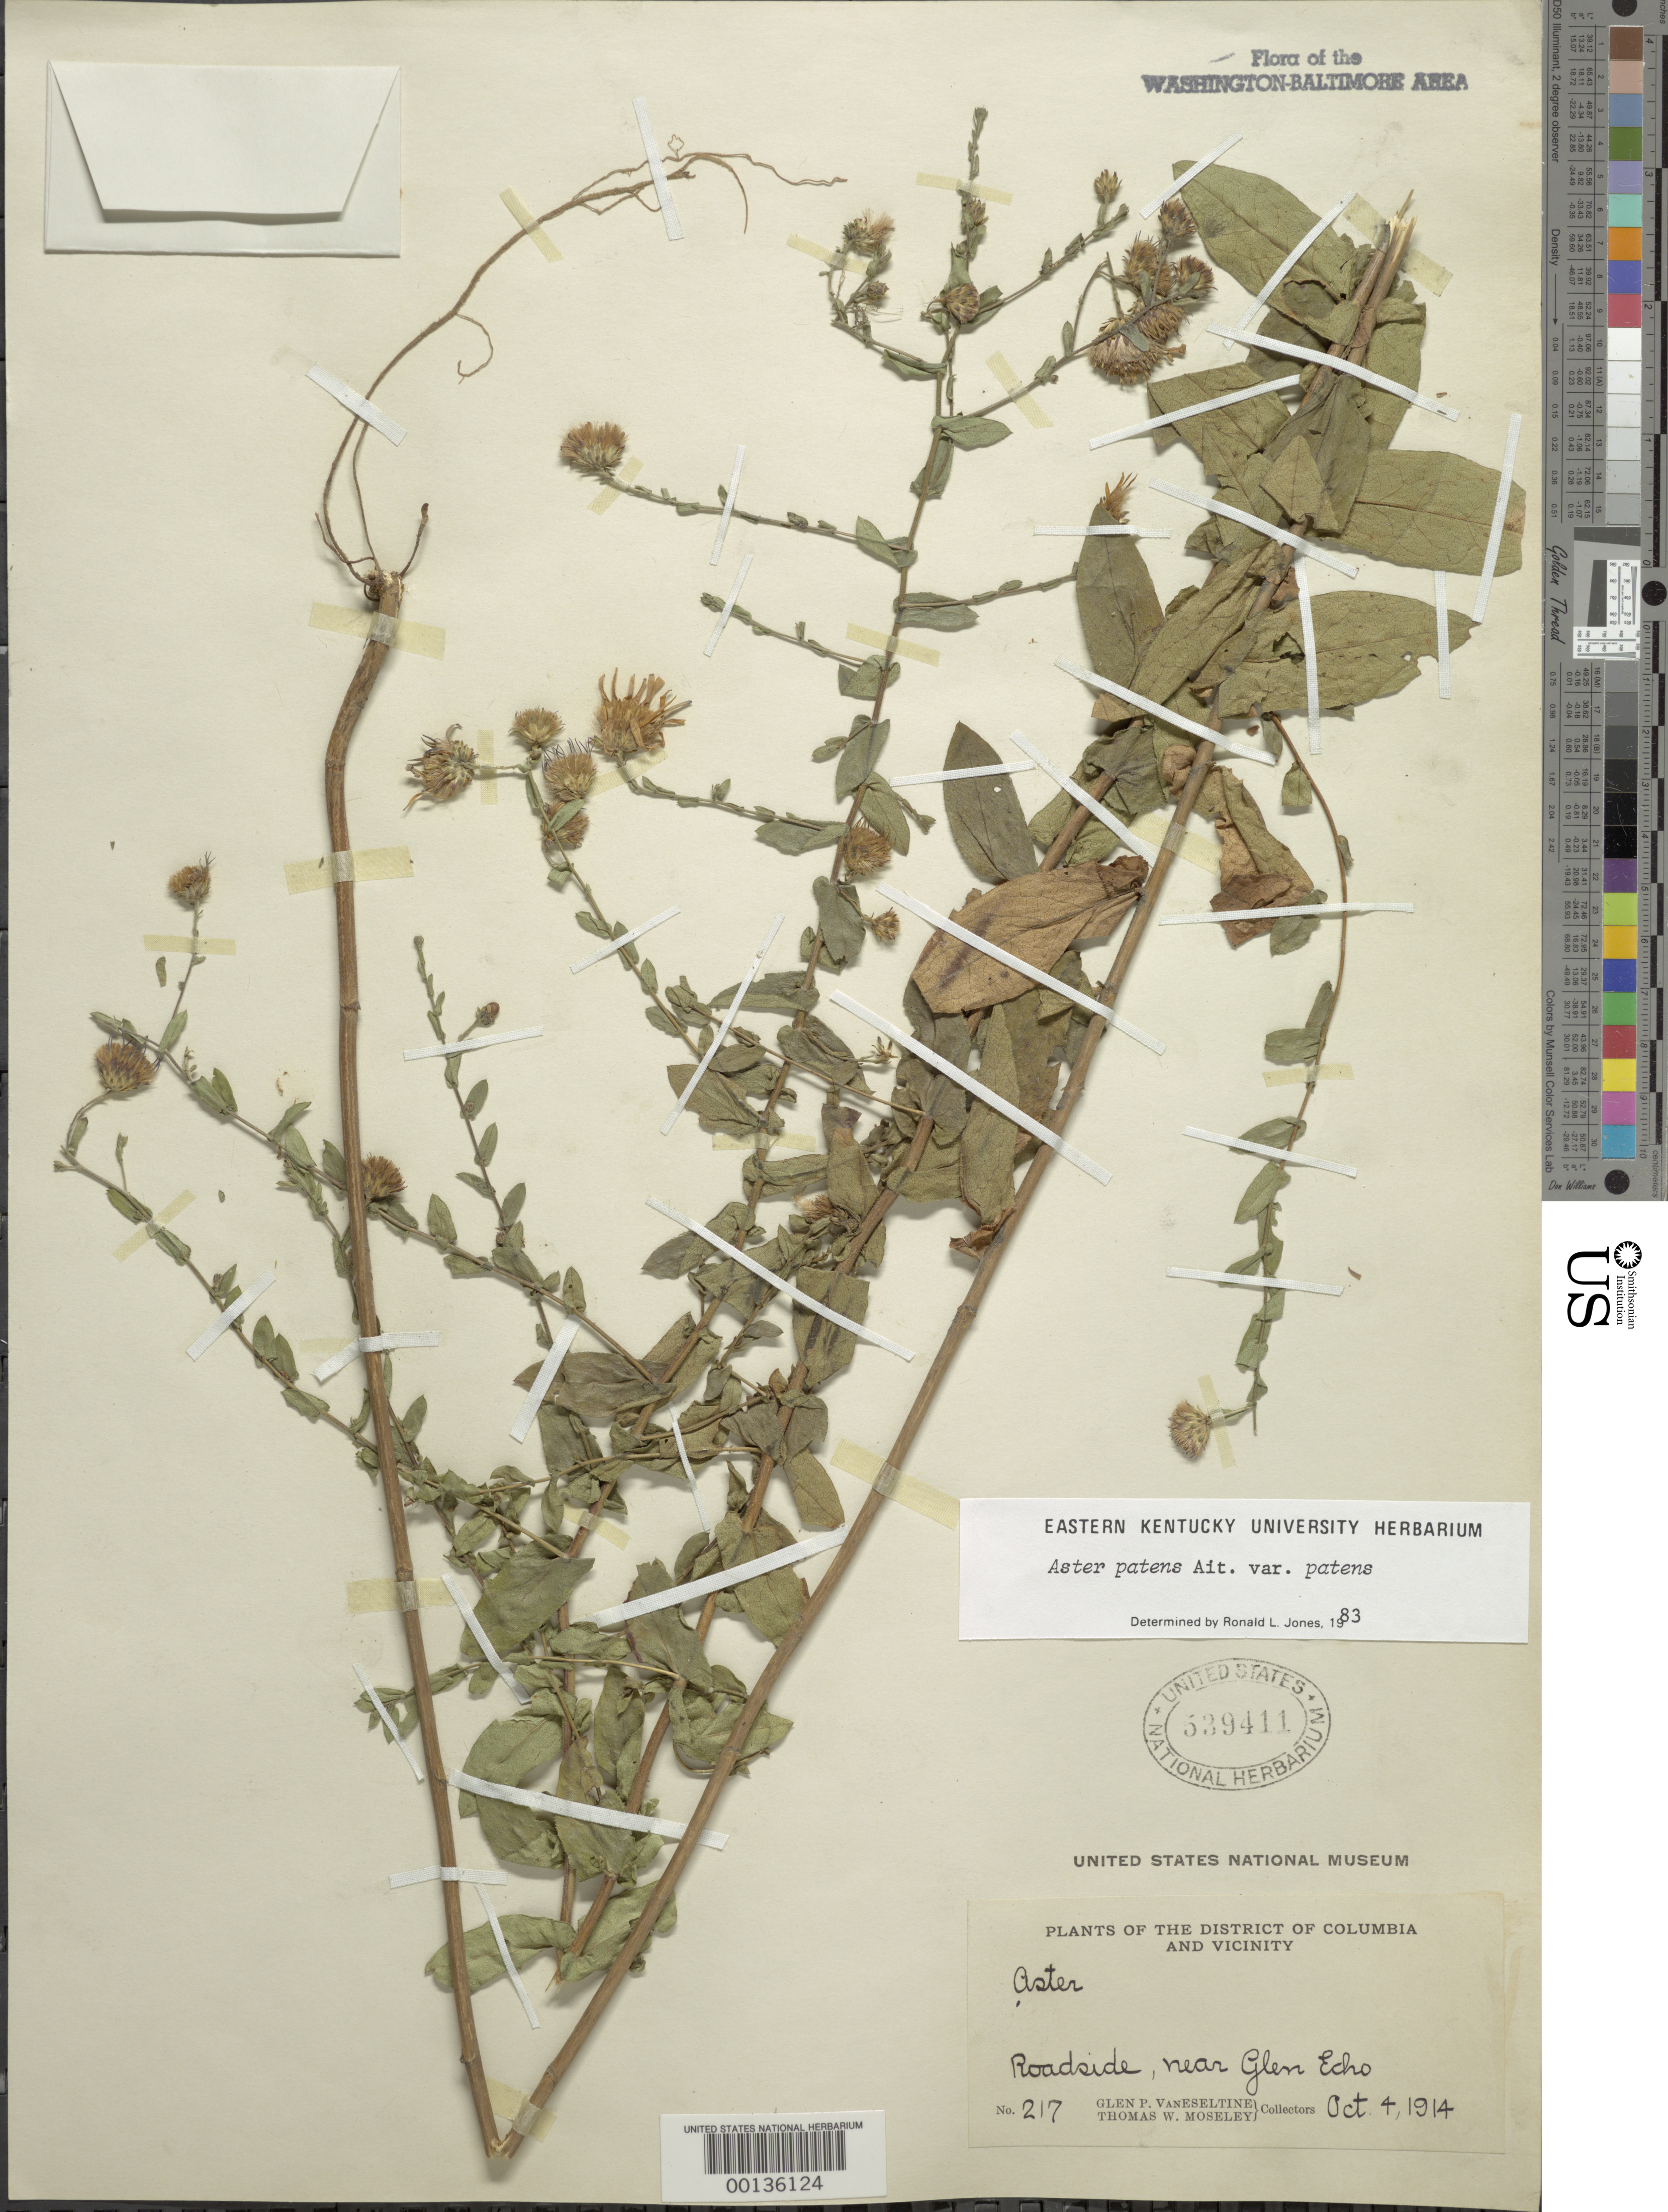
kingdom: Plantae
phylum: Tracheophyta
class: Magnoliopsida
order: Asterales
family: Asteraceae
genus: Symphyotrichum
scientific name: Symphyotrichum patens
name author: (Aiton) G.L. Nesom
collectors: G. P. Van Eseltine & T. Moseley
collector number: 217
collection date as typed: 04 Oct 1914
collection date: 1914-10-04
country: United States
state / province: Maryland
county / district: Montgomery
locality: Glen Echo vicinity C. & O. Canal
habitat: Roadside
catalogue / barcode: US 539411